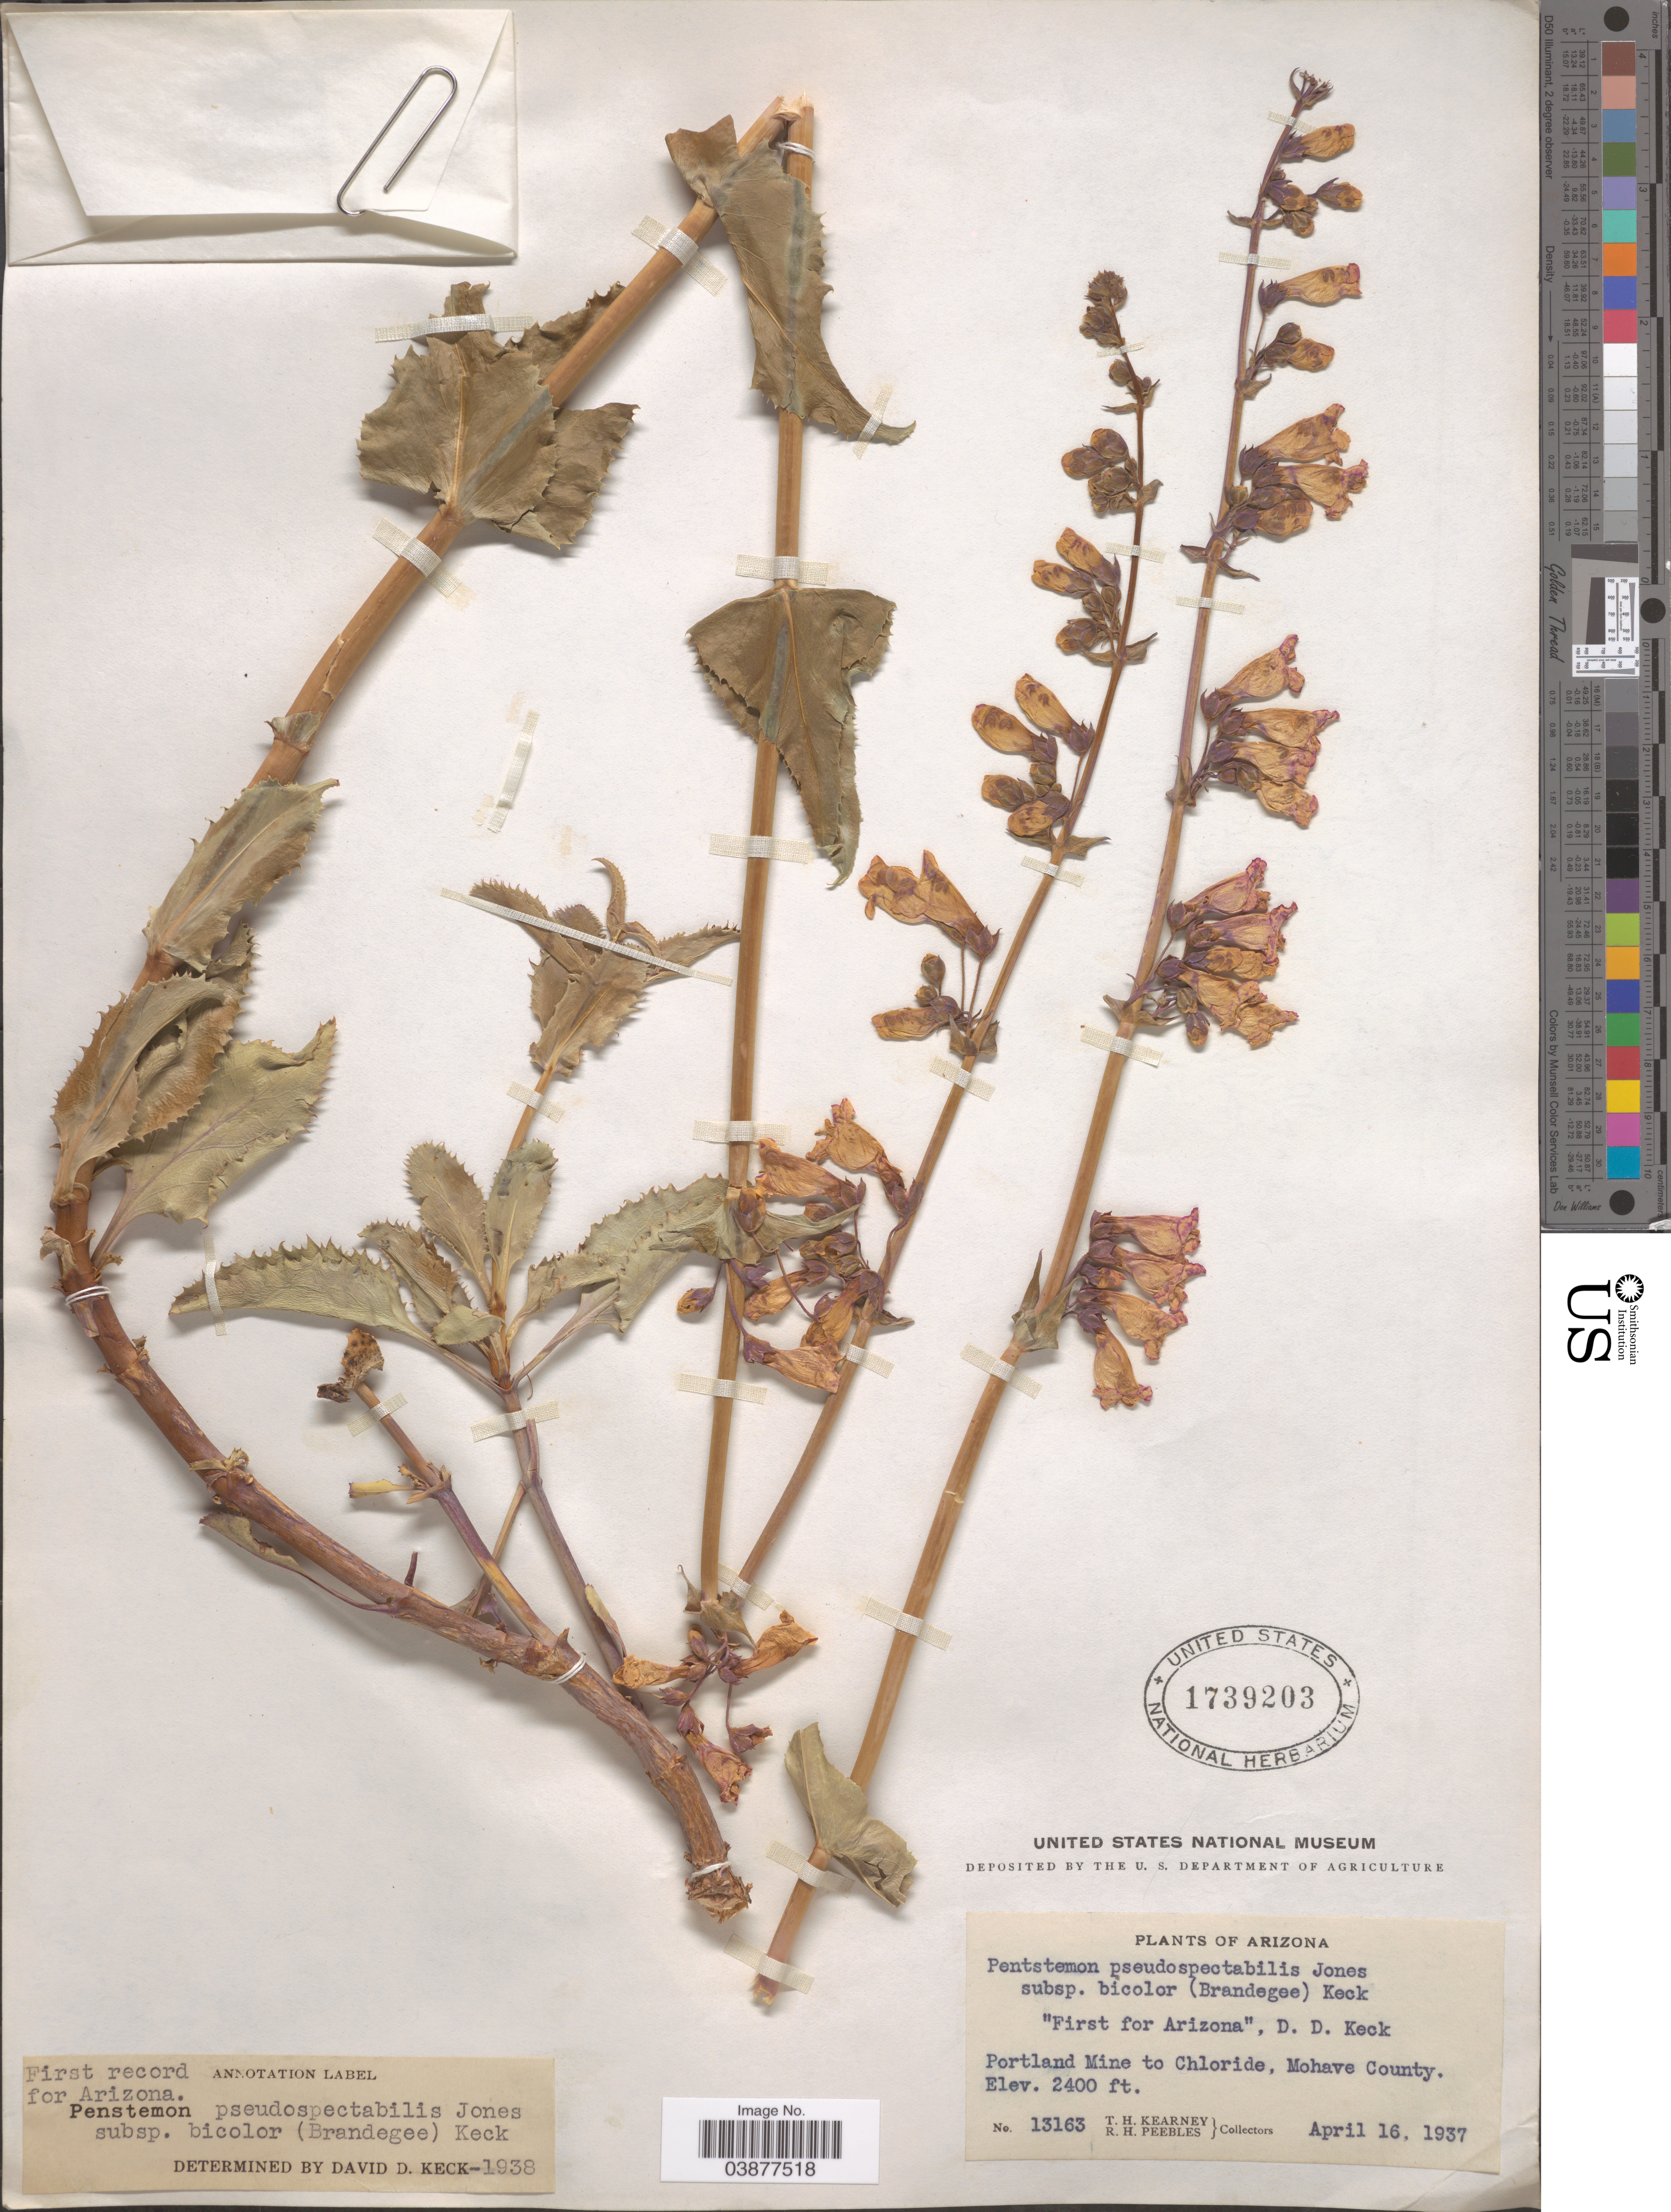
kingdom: Plantae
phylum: Tracheophyta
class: Magnoliopsida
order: Lamiales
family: Plantaginaceae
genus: Penstemon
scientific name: Penstemon pseudospectabilis subsp. bicolor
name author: (Brandegee) D.D. Keck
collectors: T. H. Kearney & R. H. Peebles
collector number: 13163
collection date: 1937-04-16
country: United States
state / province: Arizona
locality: Portland Mine to Chloride, Mohave County.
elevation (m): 732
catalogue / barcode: US 1739203